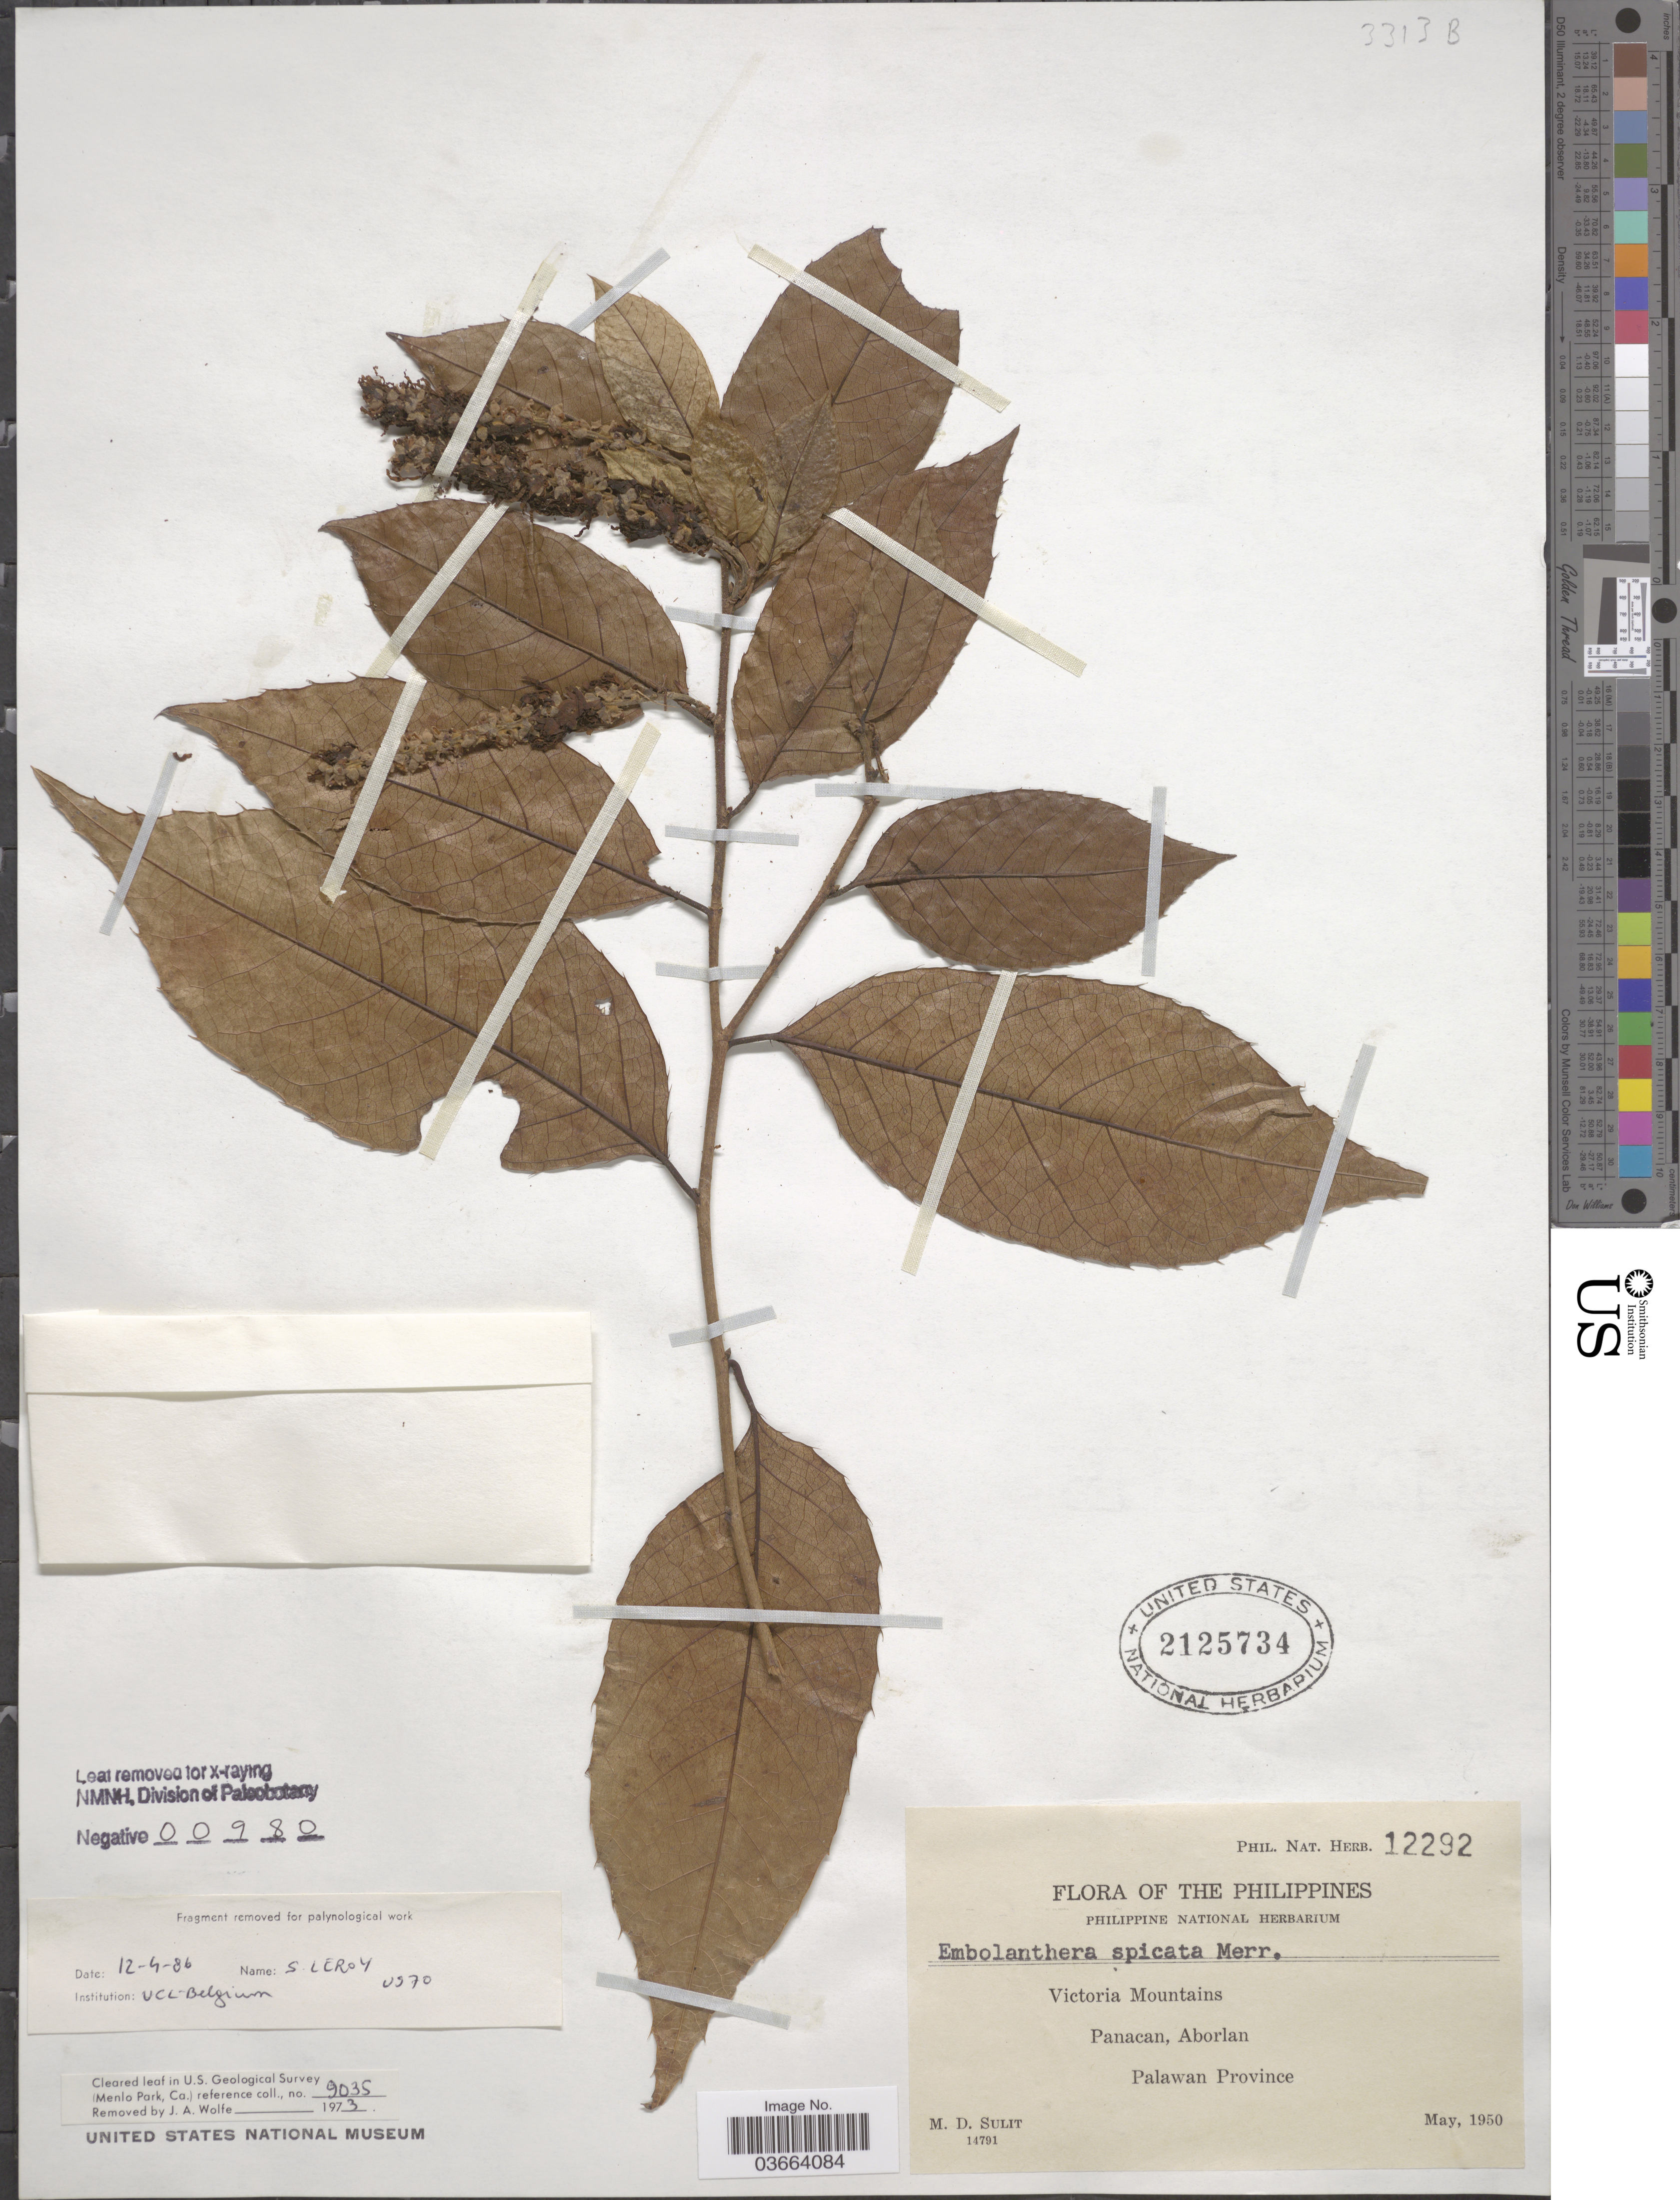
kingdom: Plantae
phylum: Tracheophyta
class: Magnoliopsida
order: Saxifragales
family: Hamamelidaceae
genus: Embolanthera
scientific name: Embolanthera spicata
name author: Merr.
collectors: M. Sulit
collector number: Phil. Nat. Herb. 12292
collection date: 1950-05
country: Philippines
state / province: Mimaropa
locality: Victoria Mountains. Panacan, Aborlan. Palawan Province.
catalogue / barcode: US 2125734